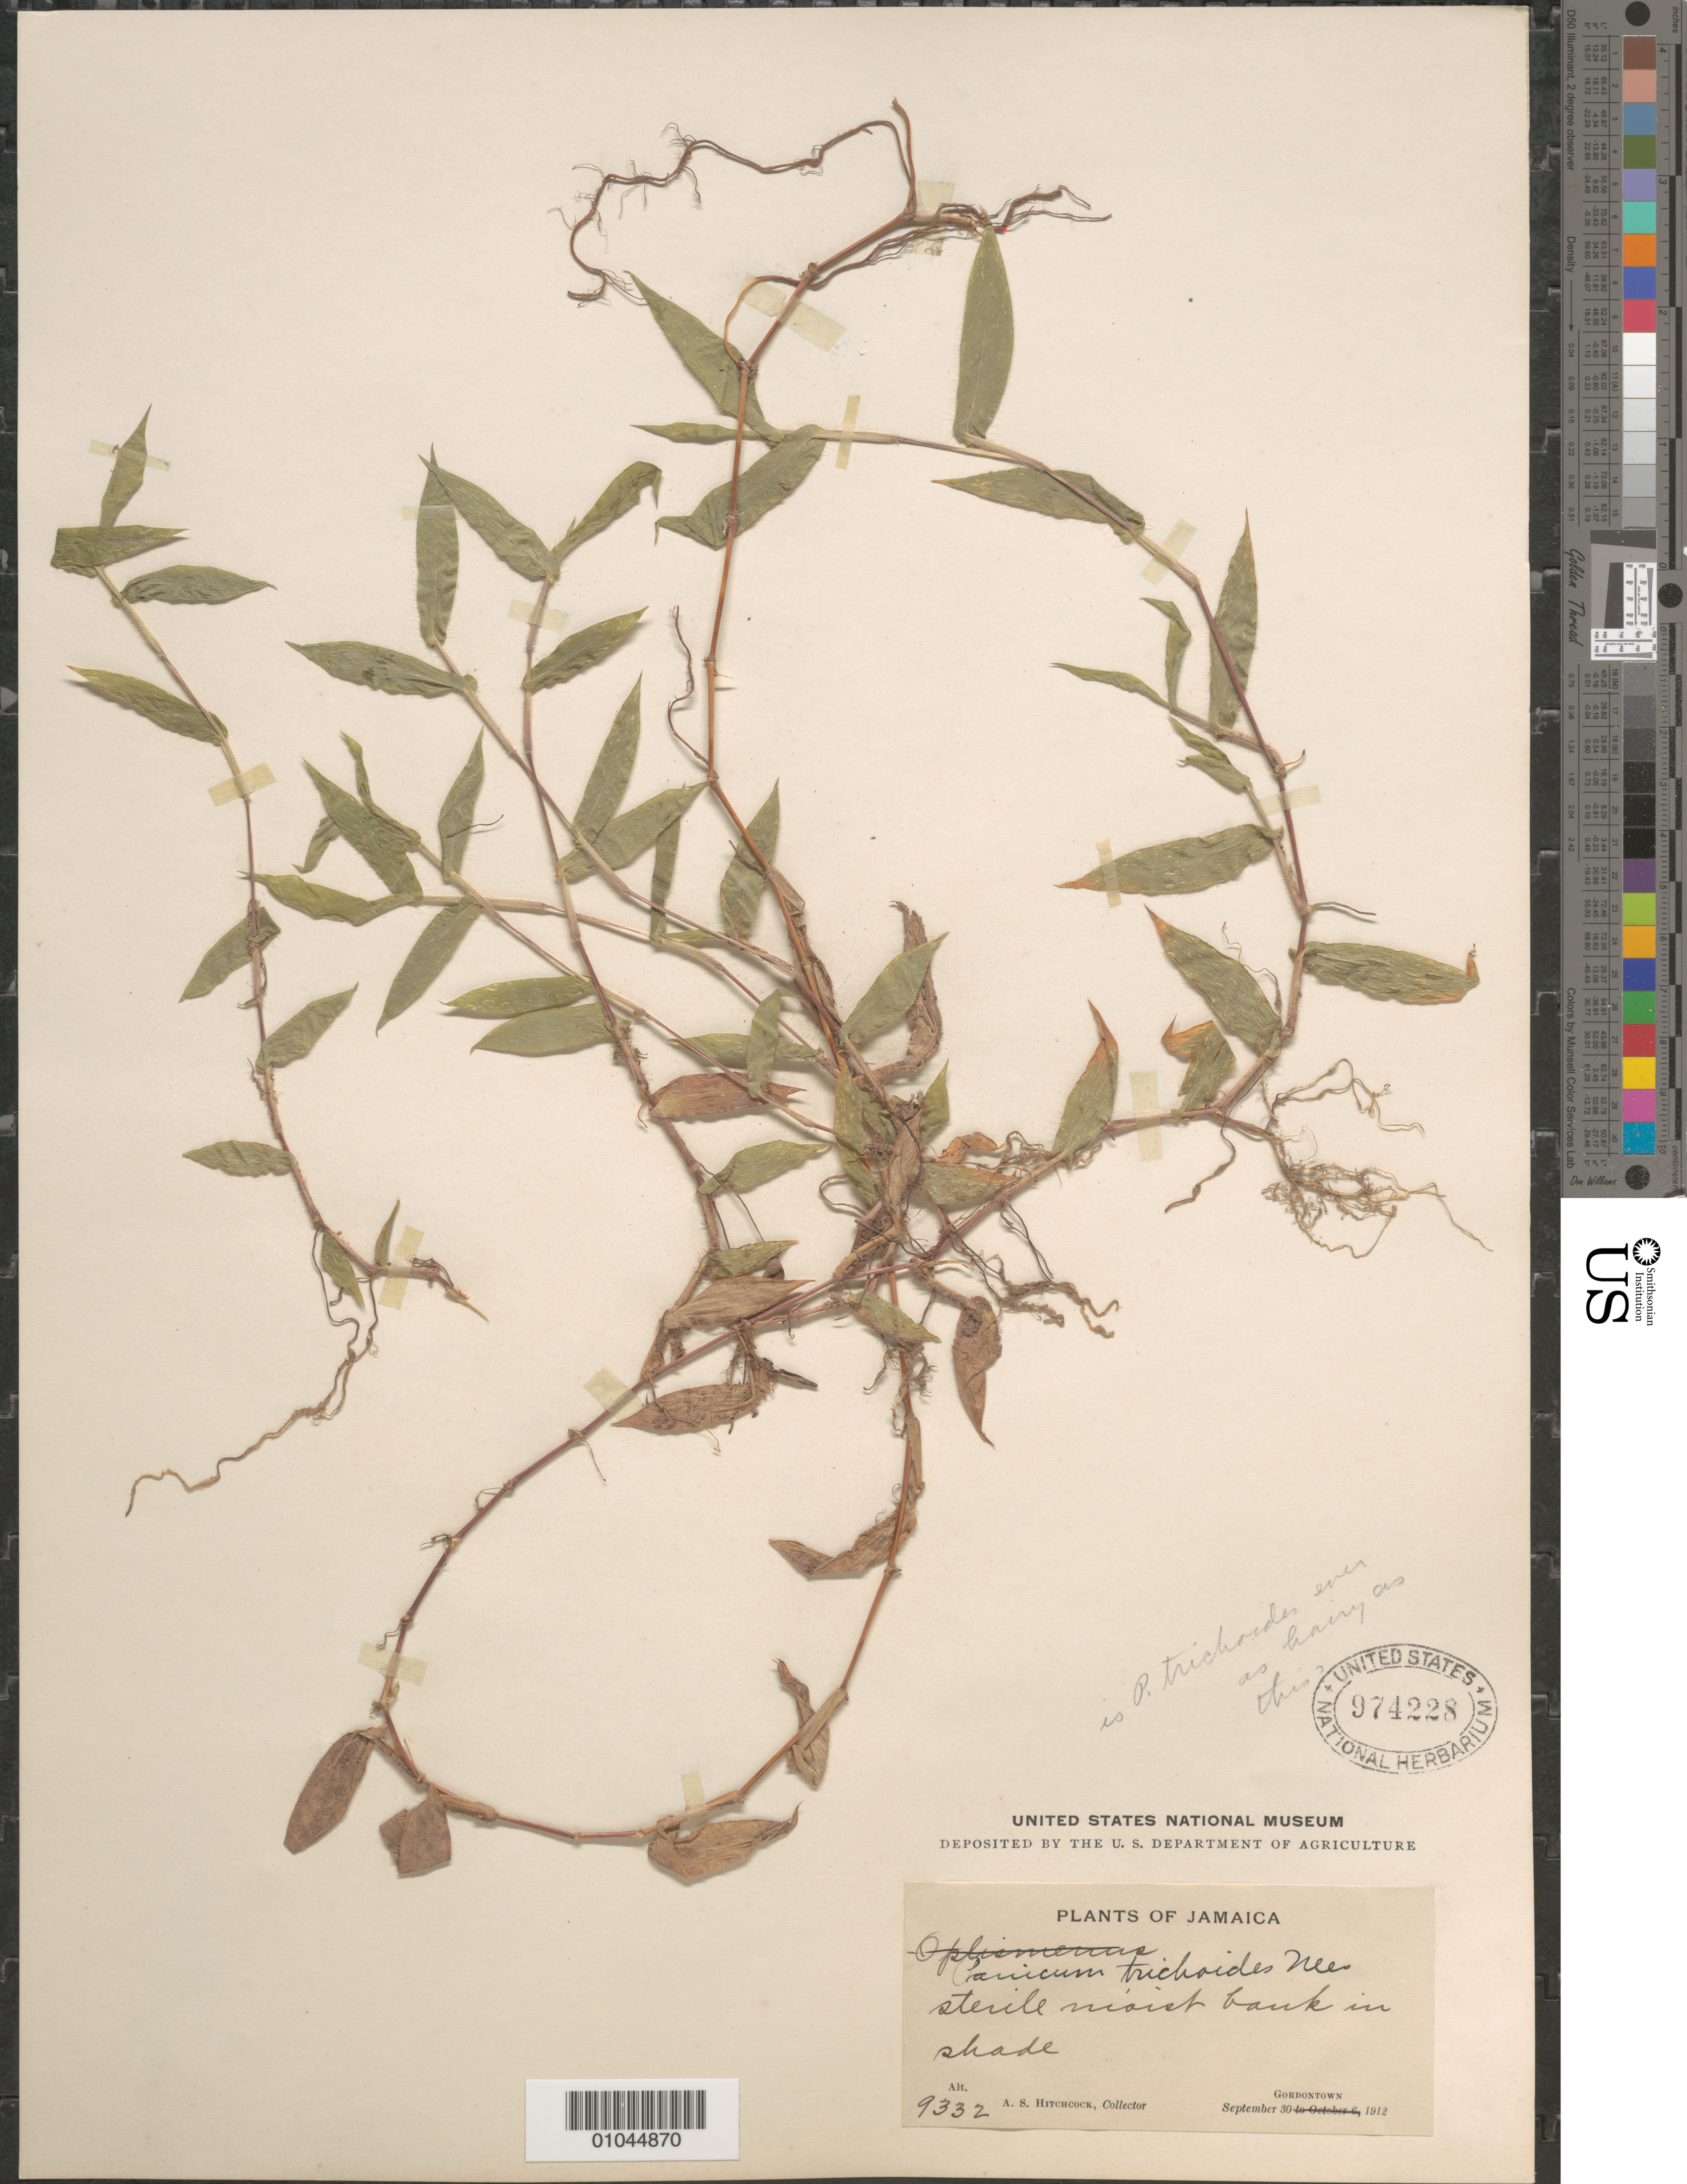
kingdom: Plantae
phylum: Tracheophyta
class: Liliopsida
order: Poales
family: Poaceae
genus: Panicum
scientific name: Panicum trichoides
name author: Sw.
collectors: A. S. Hitchcock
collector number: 9332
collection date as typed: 30 Sep 1912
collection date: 1912-09-30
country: Jamaica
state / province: Saint Andrew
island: Jamaica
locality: Gordon Town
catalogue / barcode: US 974228